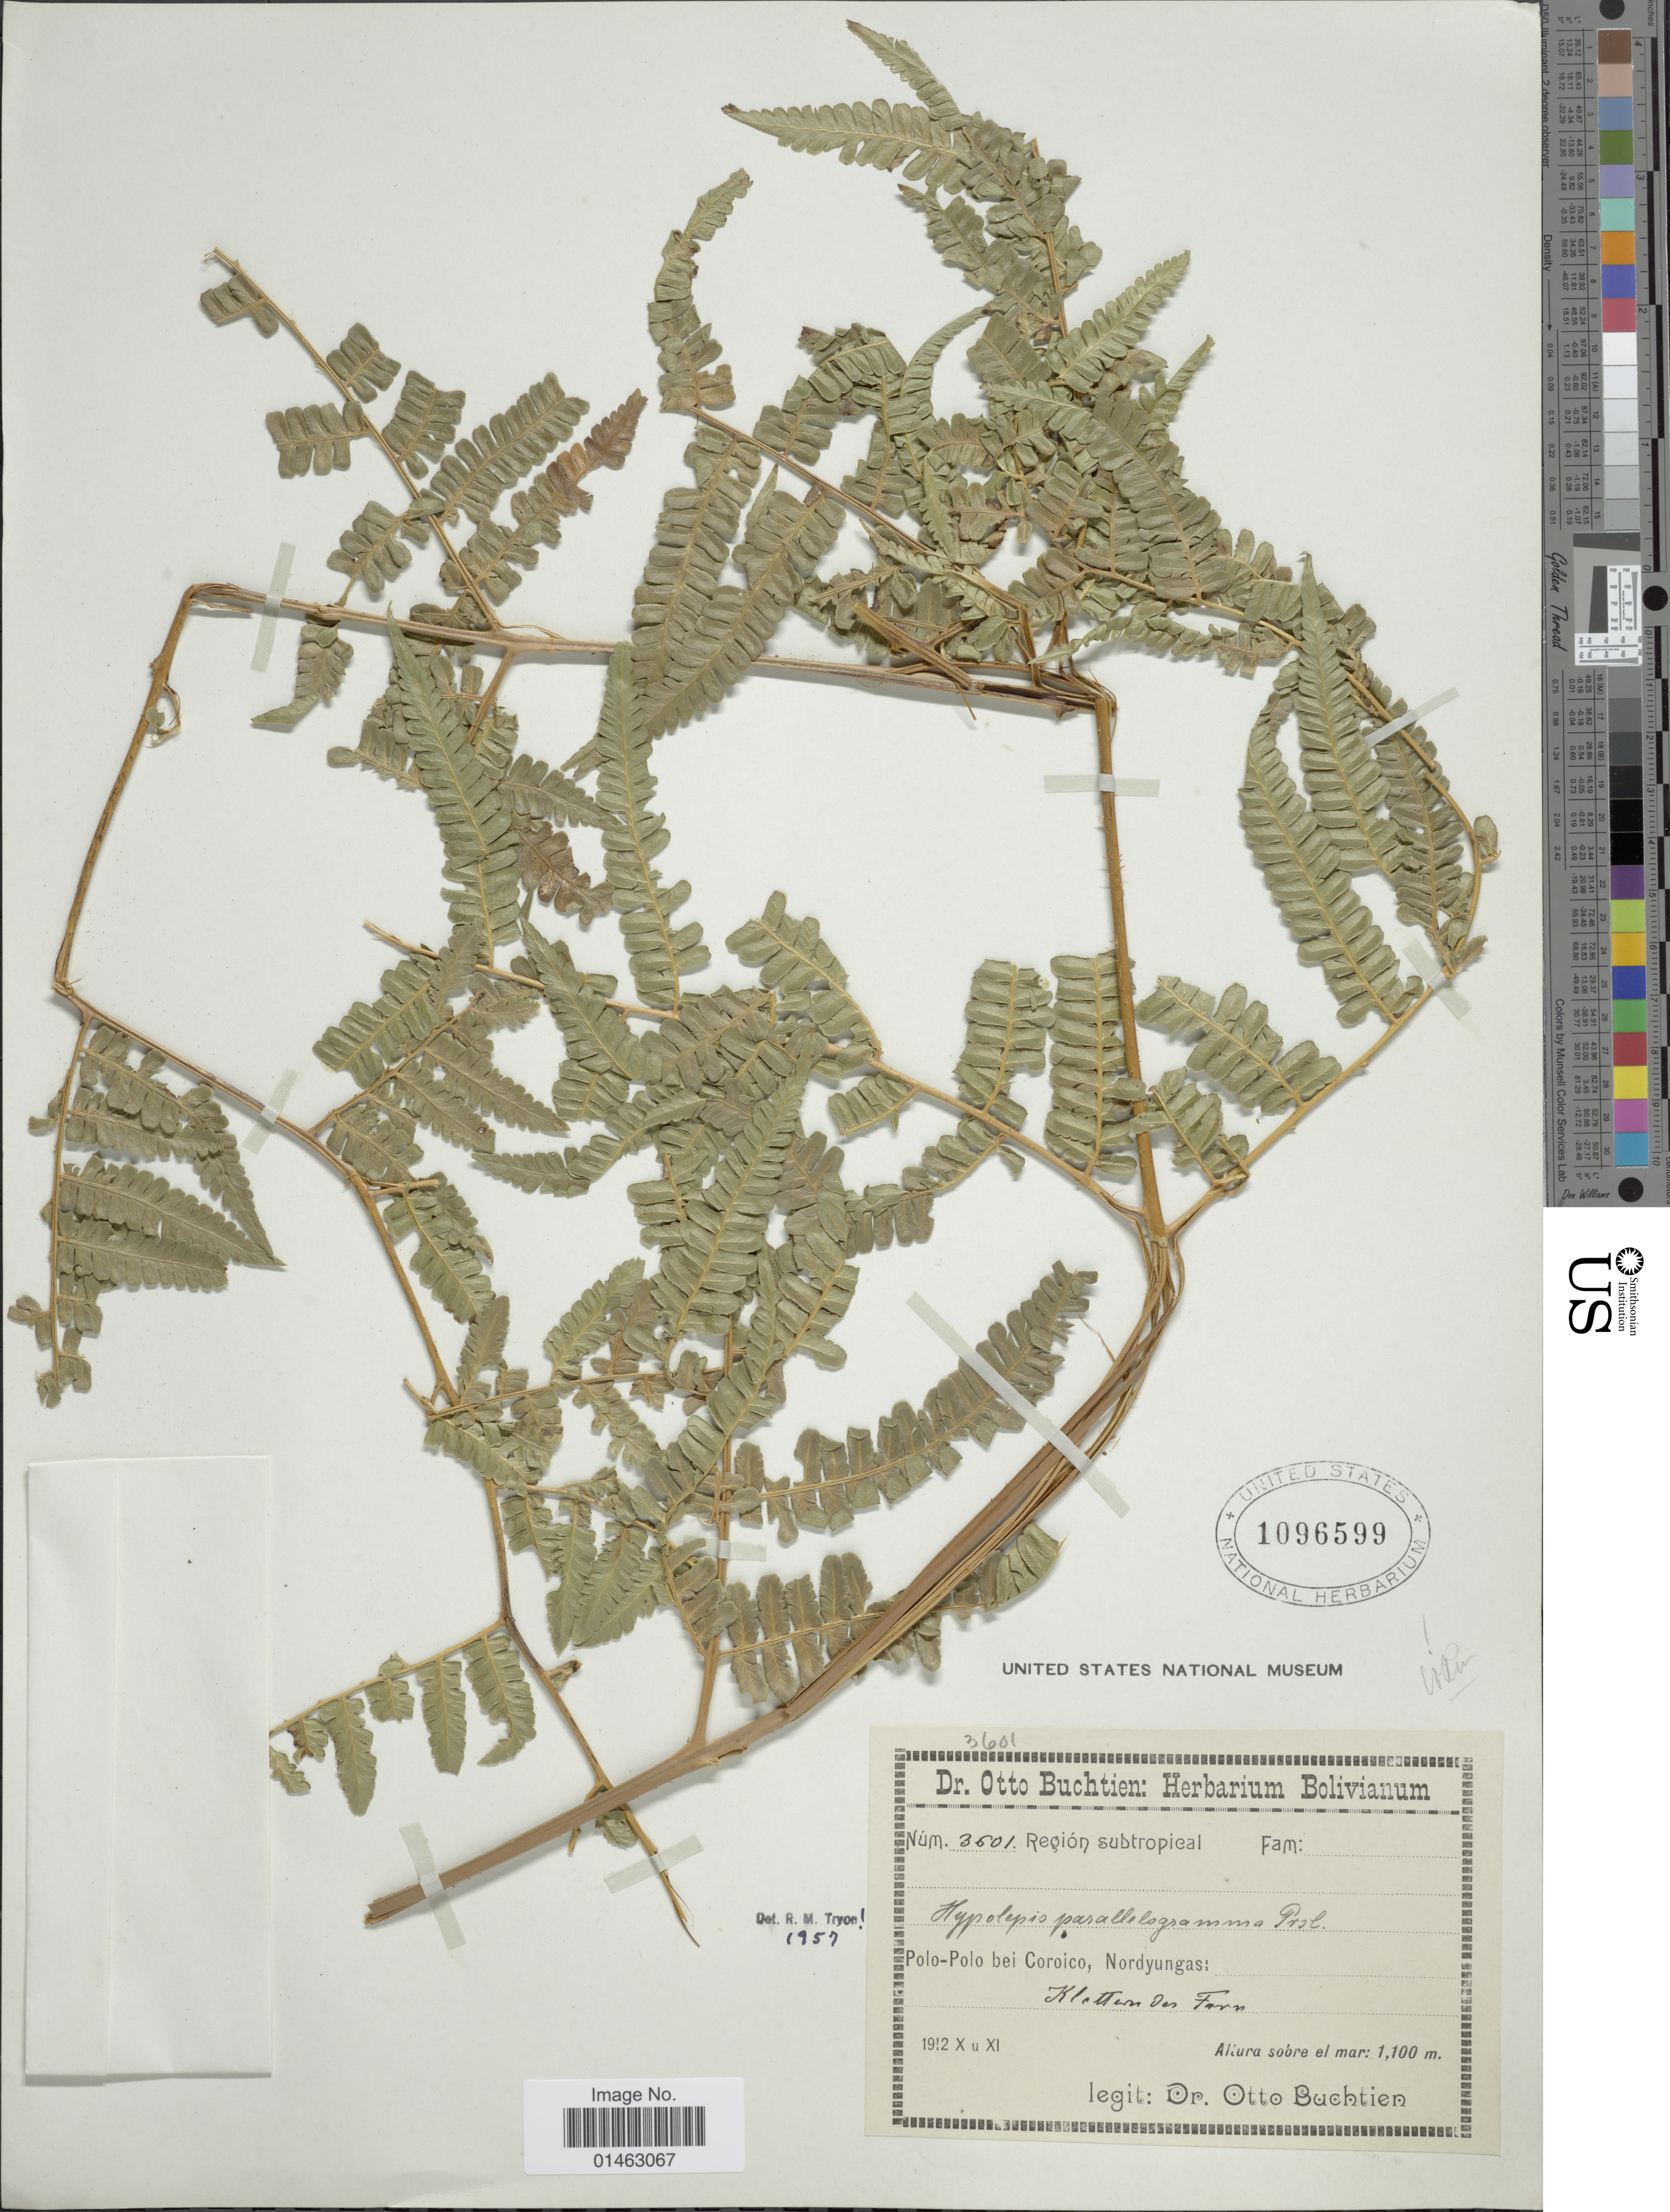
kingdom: Plantae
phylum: Tracheophyta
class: Polypodiopsida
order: Polypodiales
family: Dennstaedtiaceae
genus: Hypolepis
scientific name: Hypolepis parallelogramma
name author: (Kunze) C. Presl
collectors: O. Buchtien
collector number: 3501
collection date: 1912-10/1912-11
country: Bolivia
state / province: La Paz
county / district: Nor Yungas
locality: Polo-Polo bei Coroico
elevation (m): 1100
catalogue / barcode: US 1096599